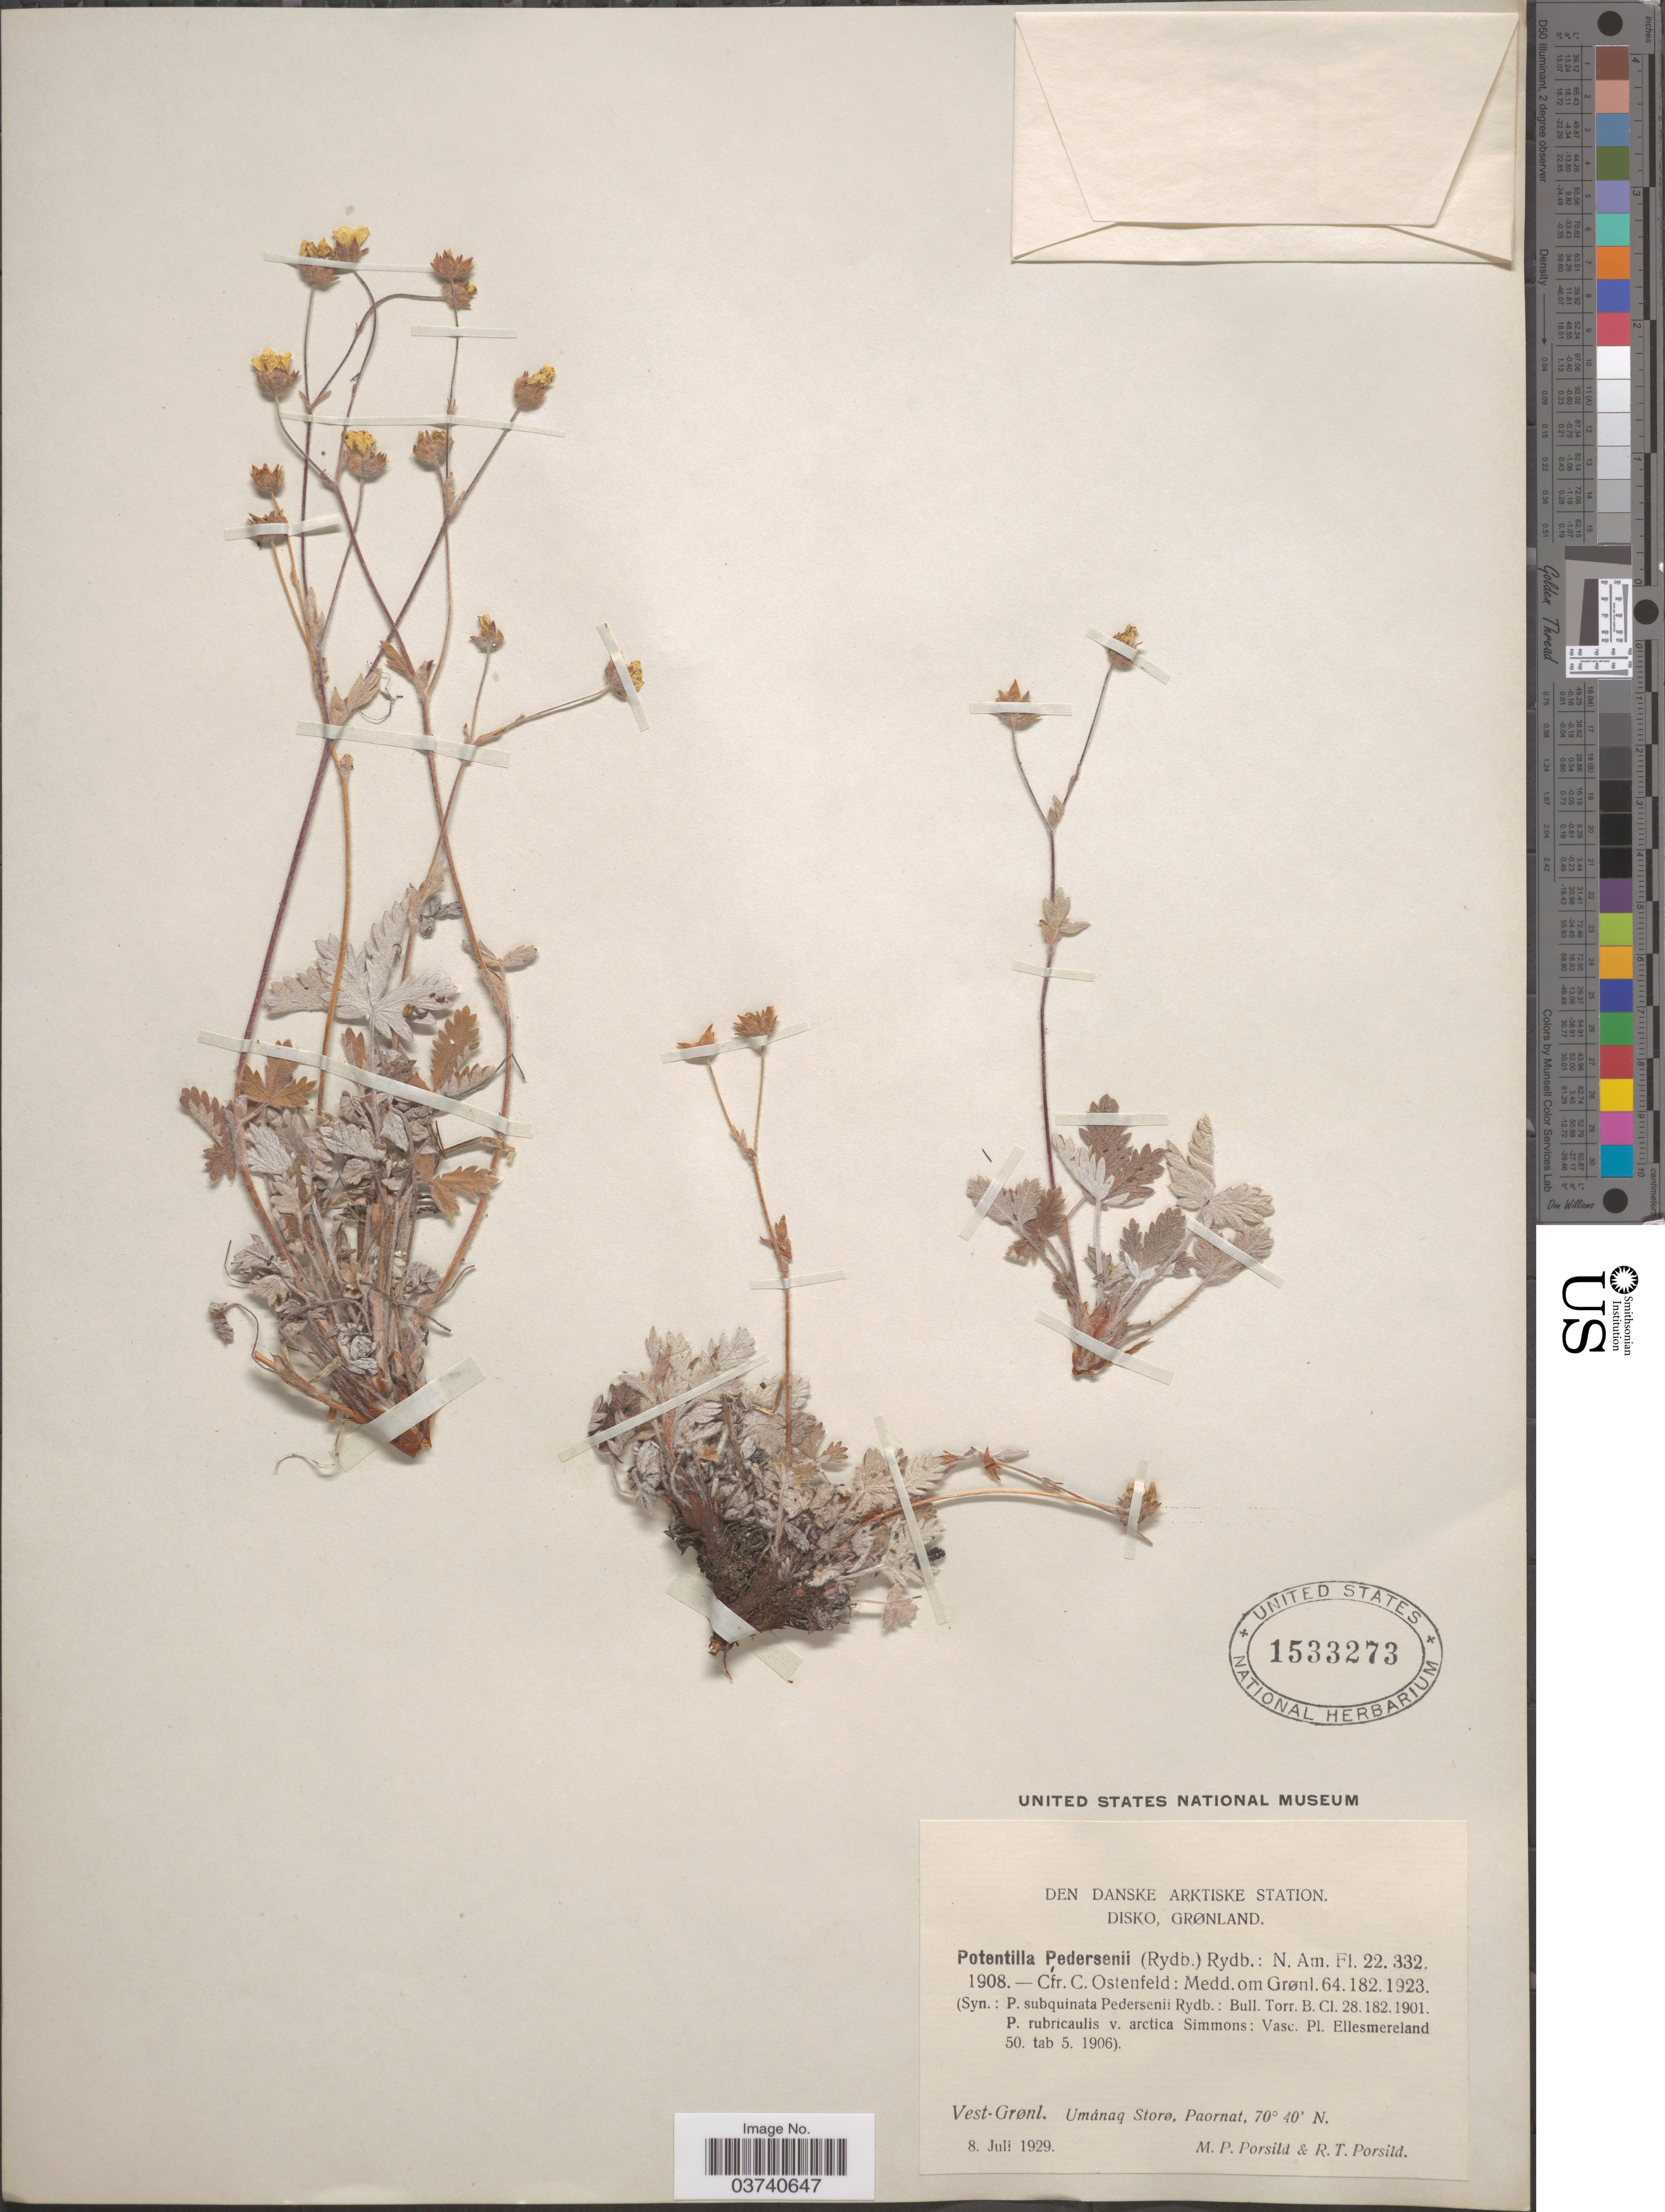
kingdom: Plantae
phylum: Tracheophyta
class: Magnoliopsida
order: Rosales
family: Rosaceae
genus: Potentilla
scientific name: Potentilla pedersenii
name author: (Rydb.) Rydb.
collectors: M. P. Porsild & R. T. Porsild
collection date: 1929-07-08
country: Greenland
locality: Den Danske Arktiske Station. Disko, Grønland. Vest-Grønl. Umánaq Storø, Paornat.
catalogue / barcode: US 1533273